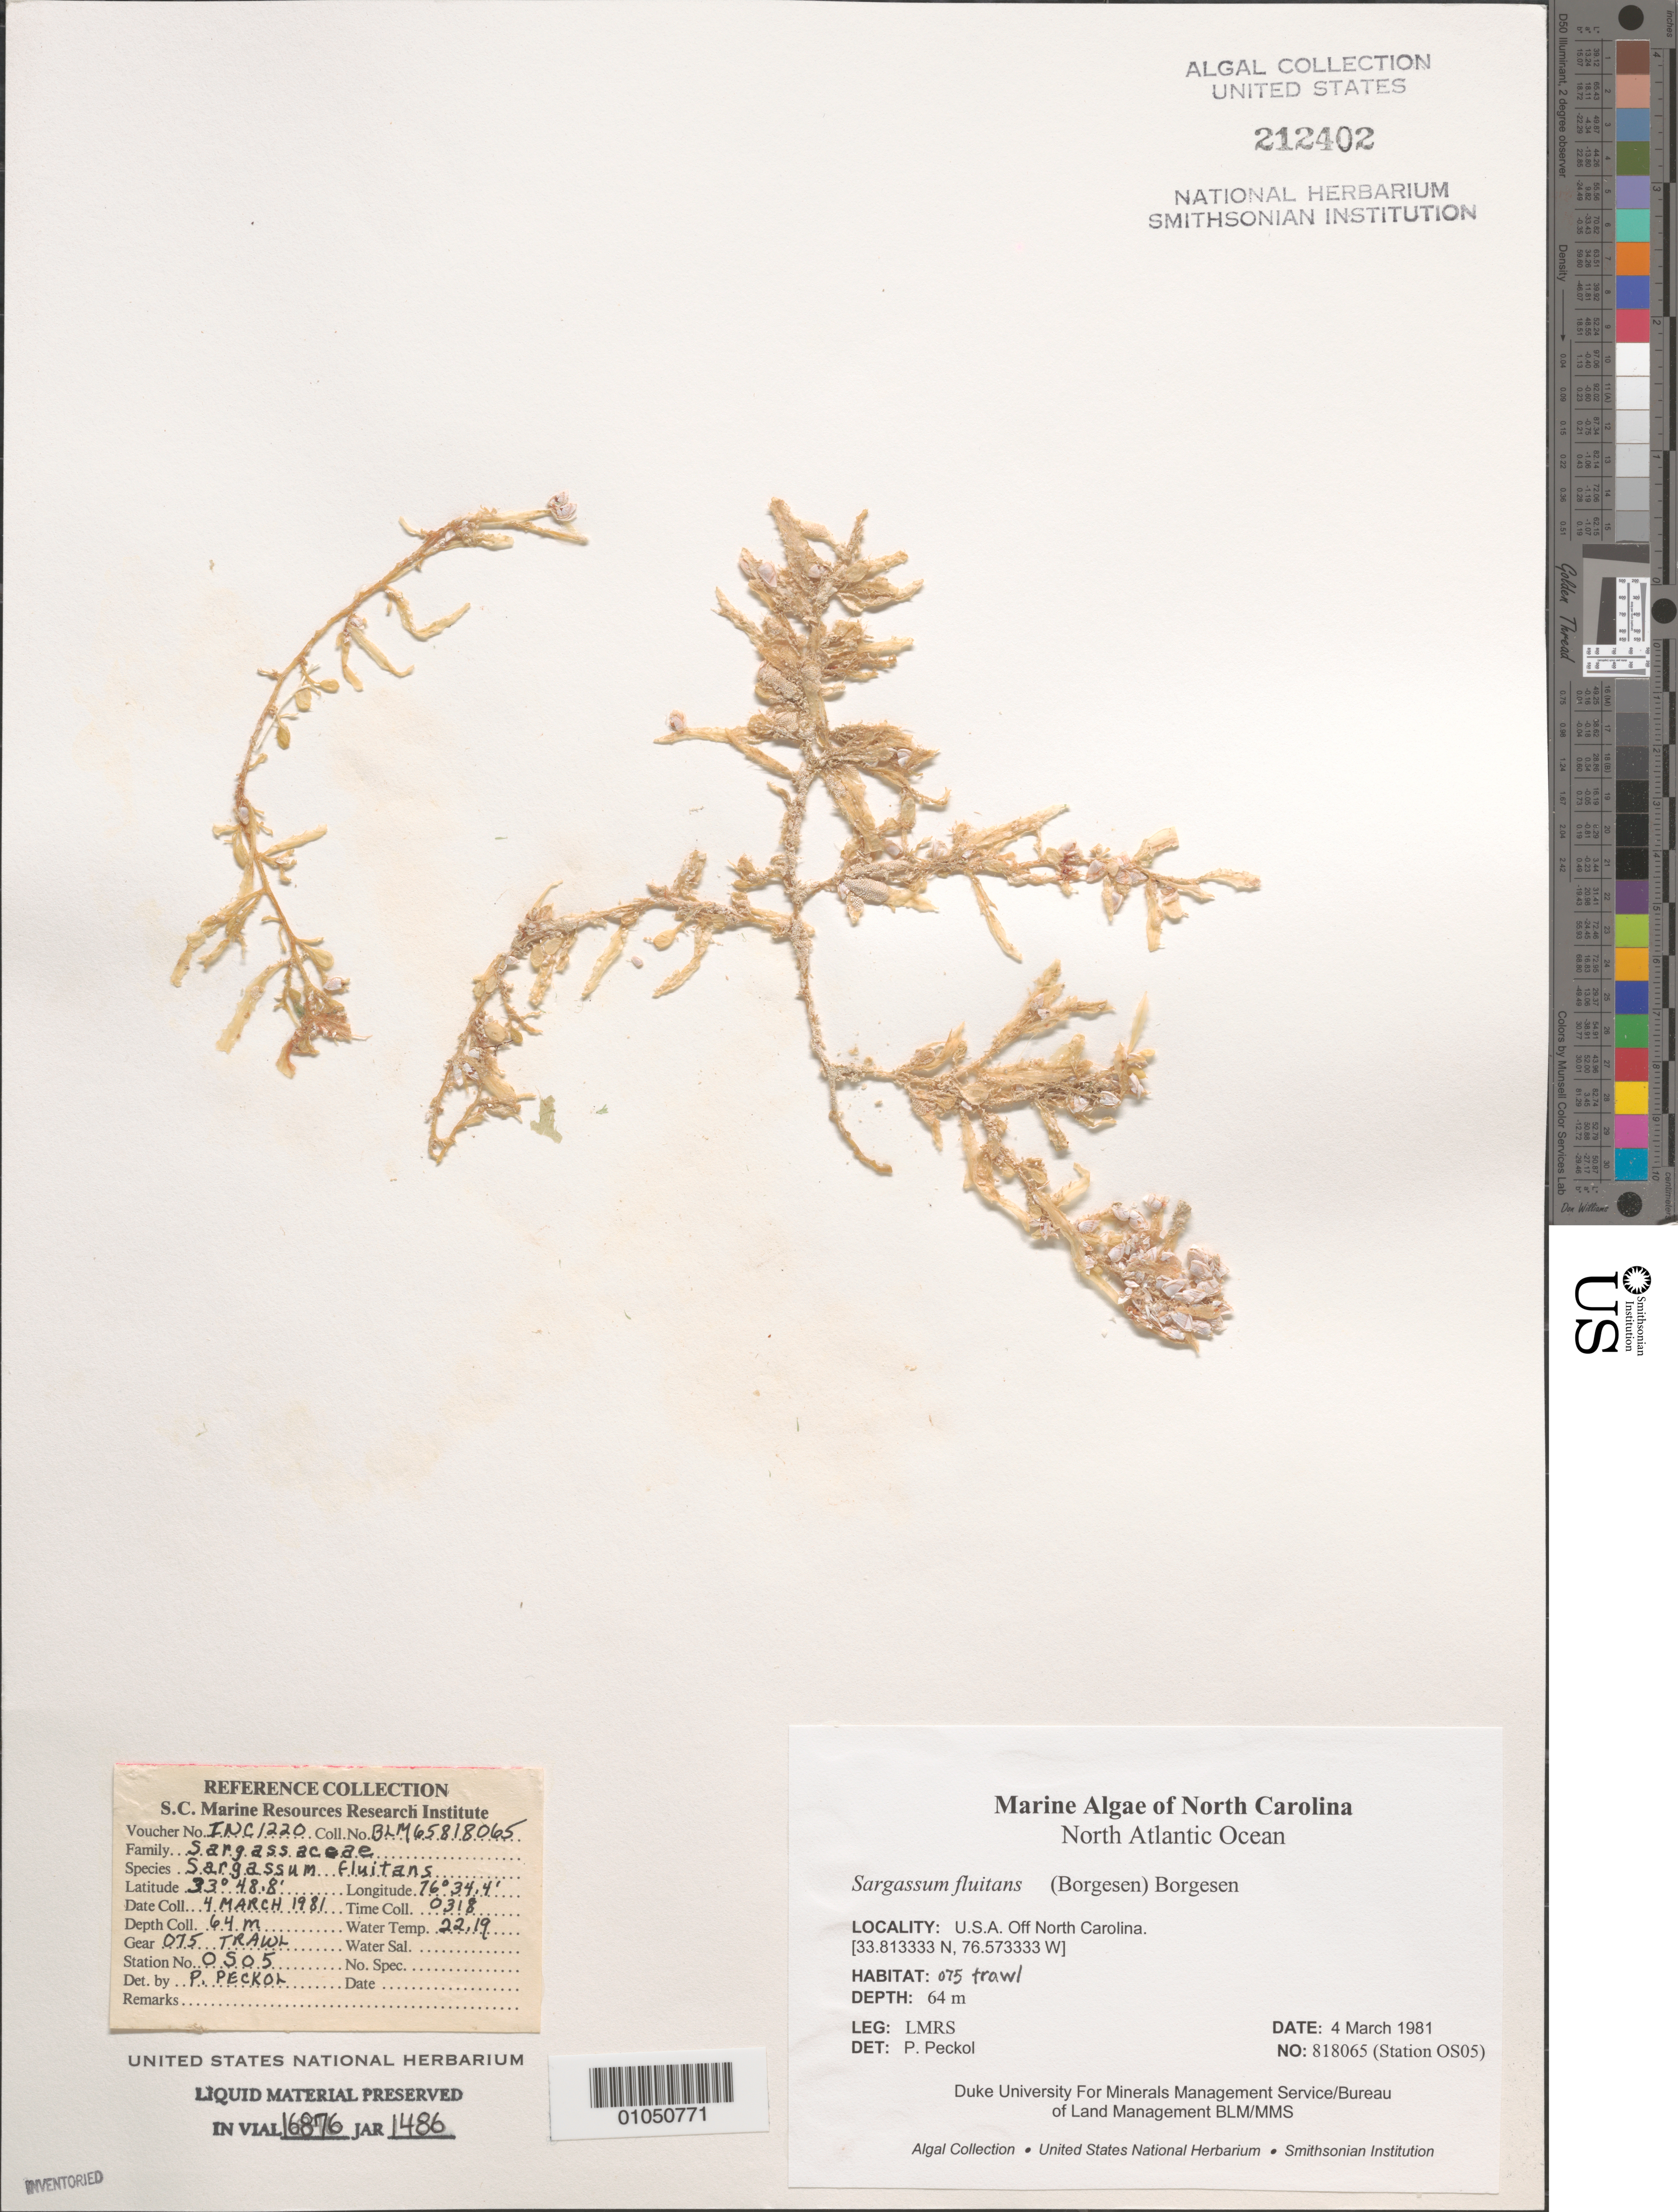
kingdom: Chromista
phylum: Ochrophyta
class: Phaeophyceae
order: Fucales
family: Sargassaceae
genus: Sargassum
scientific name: Sargassum fluitans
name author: (Børgesen) Børgesen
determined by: Peckol, P.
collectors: LMRS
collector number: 818065 (Station OS05)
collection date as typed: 04 Mar 1981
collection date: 1981-03-04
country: United States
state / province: North Carolina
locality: North Atlantic Ocean off North Carolina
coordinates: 33.813333 N, 76.573333 W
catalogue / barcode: US 212402